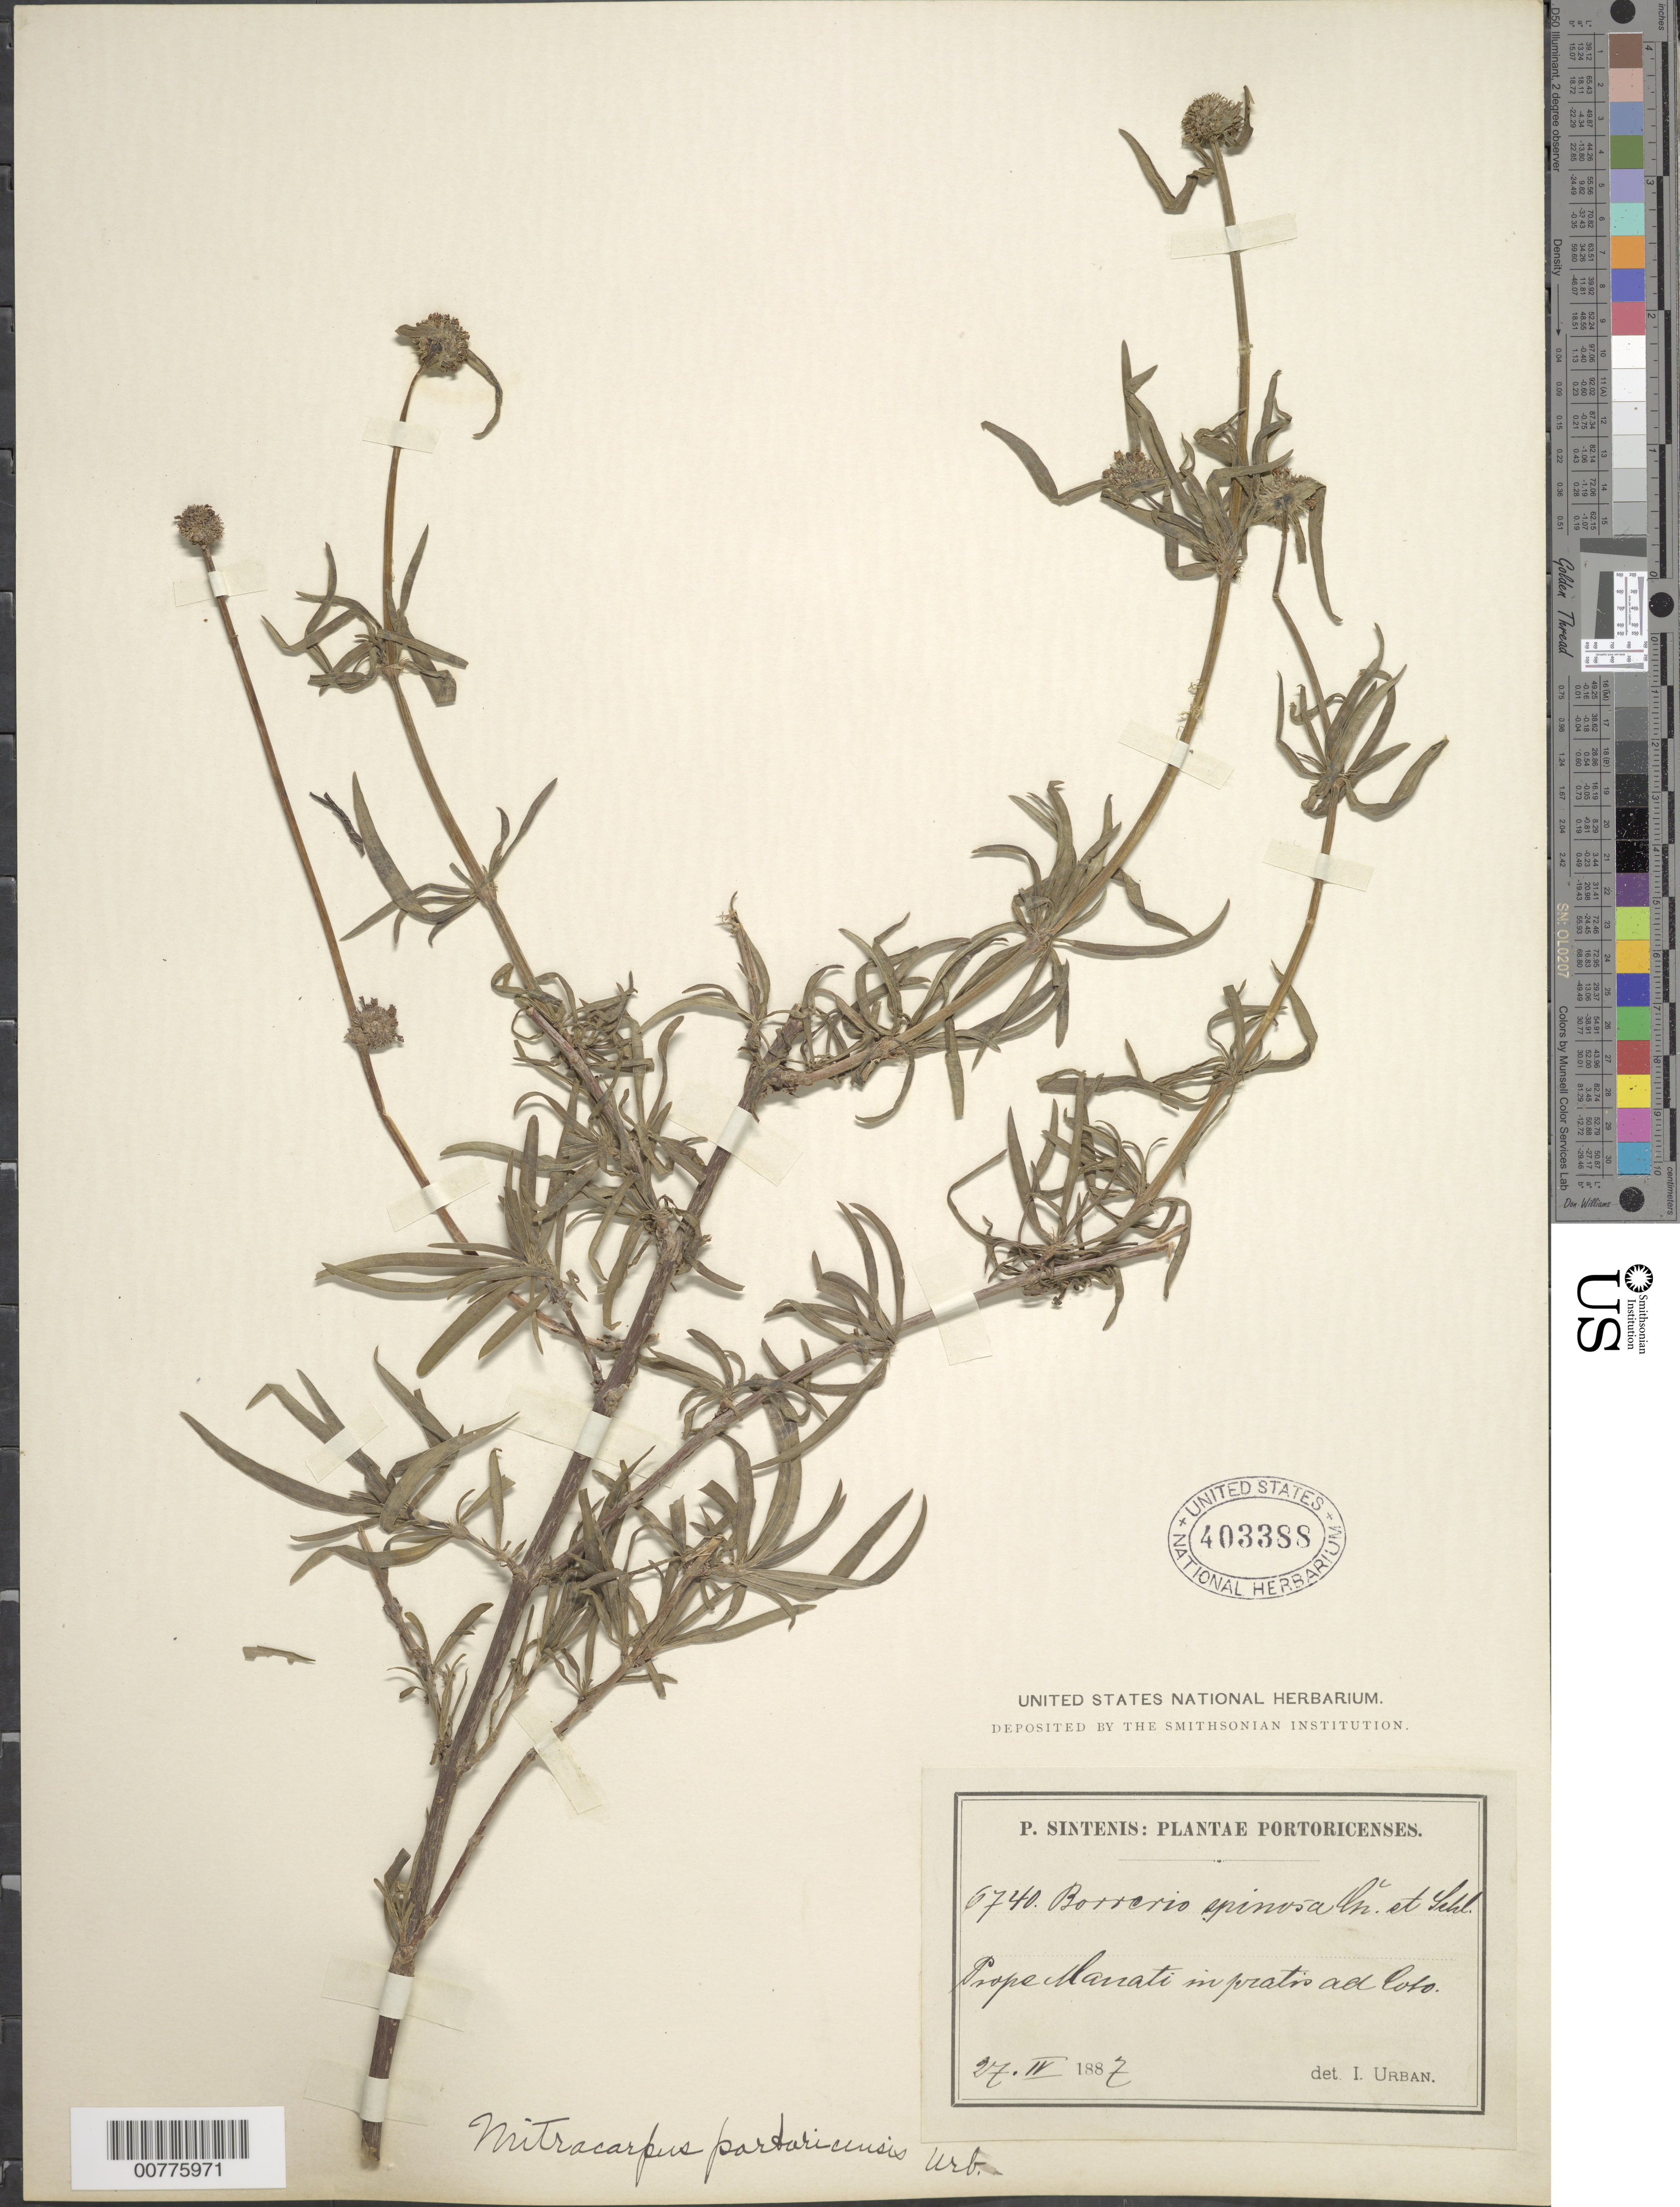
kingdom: Plantae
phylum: Tracheophyta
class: Magnoliopsida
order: Gentianales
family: Rubiaceae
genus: Mitracarpus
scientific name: Mitracarpus frigidus var. portoricensis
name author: Urb.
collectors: P. Sintenis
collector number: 6740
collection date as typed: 27 Apr 1887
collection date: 1887-04-27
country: Puerto Rico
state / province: Manatí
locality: Prope Manati in pratis ad Cato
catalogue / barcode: US 403388